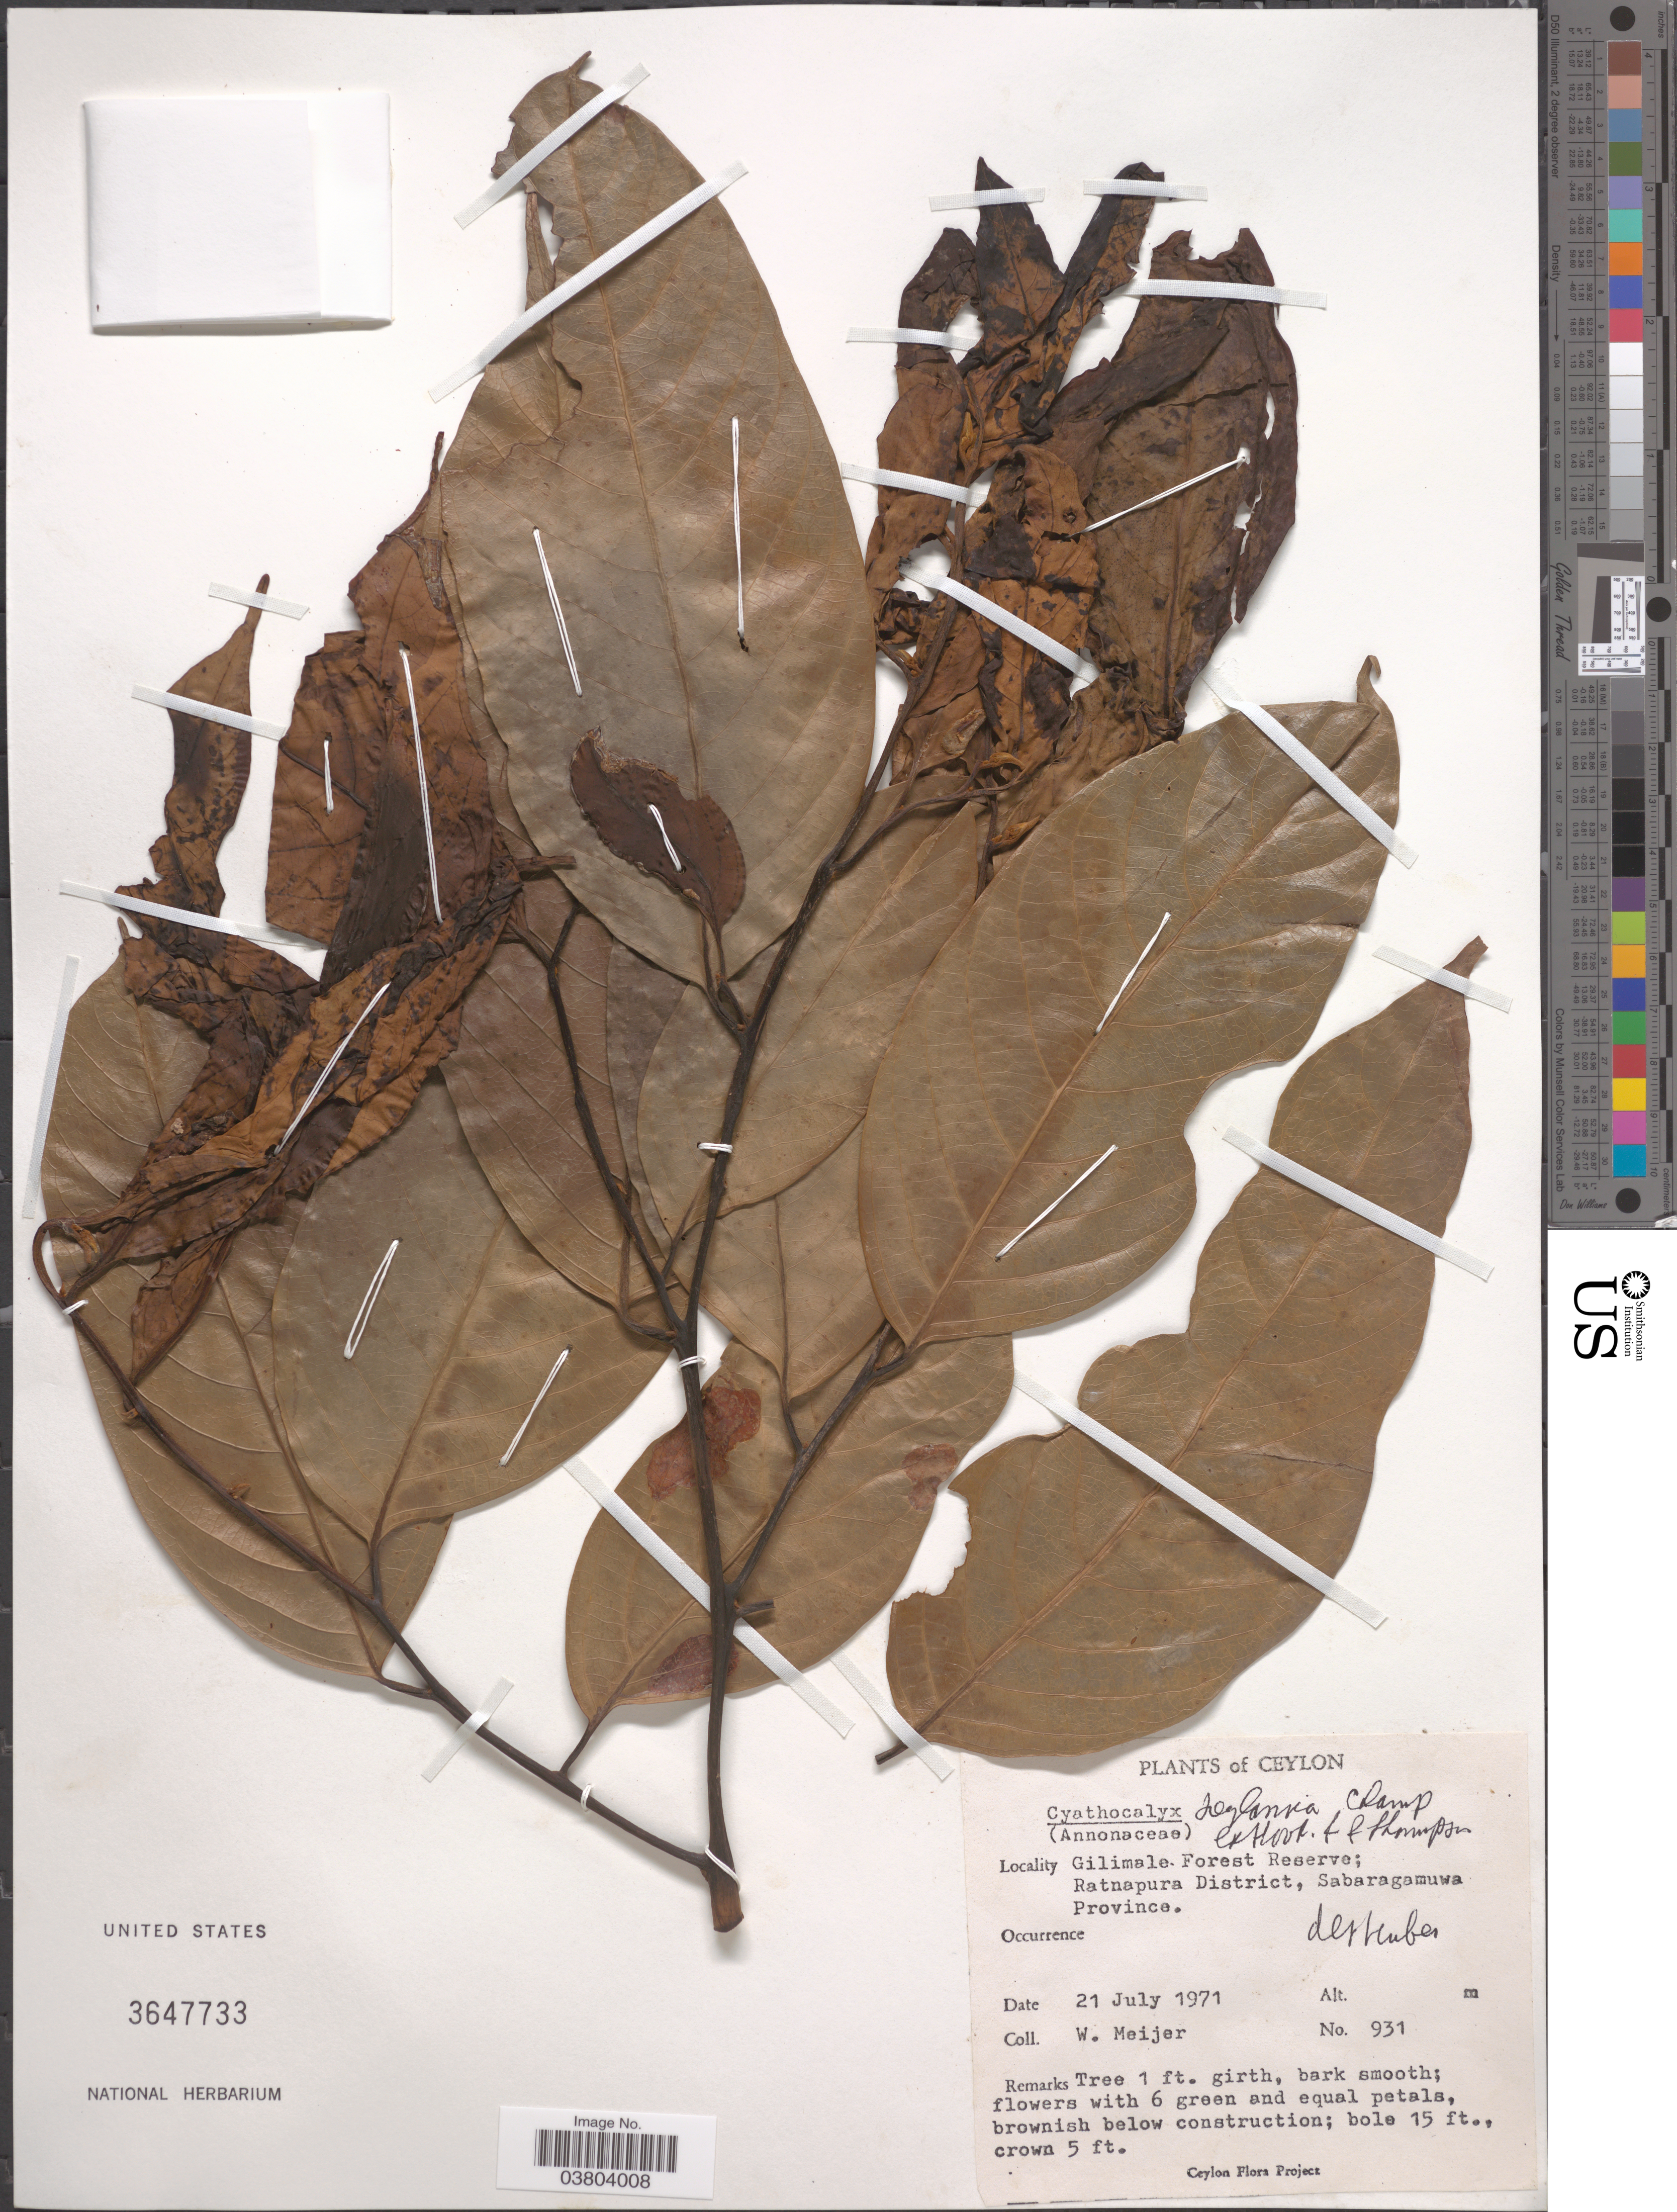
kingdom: Plantae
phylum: Tracheophyta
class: Magnoliopsida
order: Magnoliales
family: Annonaceae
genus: Cyathocalyx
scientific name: Cyathocalyx zeylanicus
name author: Champ. ex Hook. f. & Thomson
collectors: W. Meijer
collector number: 931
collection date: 1971-07-21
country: Sri Lanka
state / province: Sabaragamuwa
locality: Ceylon. Gilimale Forest Reserve; Ratnapura District.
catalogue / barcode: US 3647733